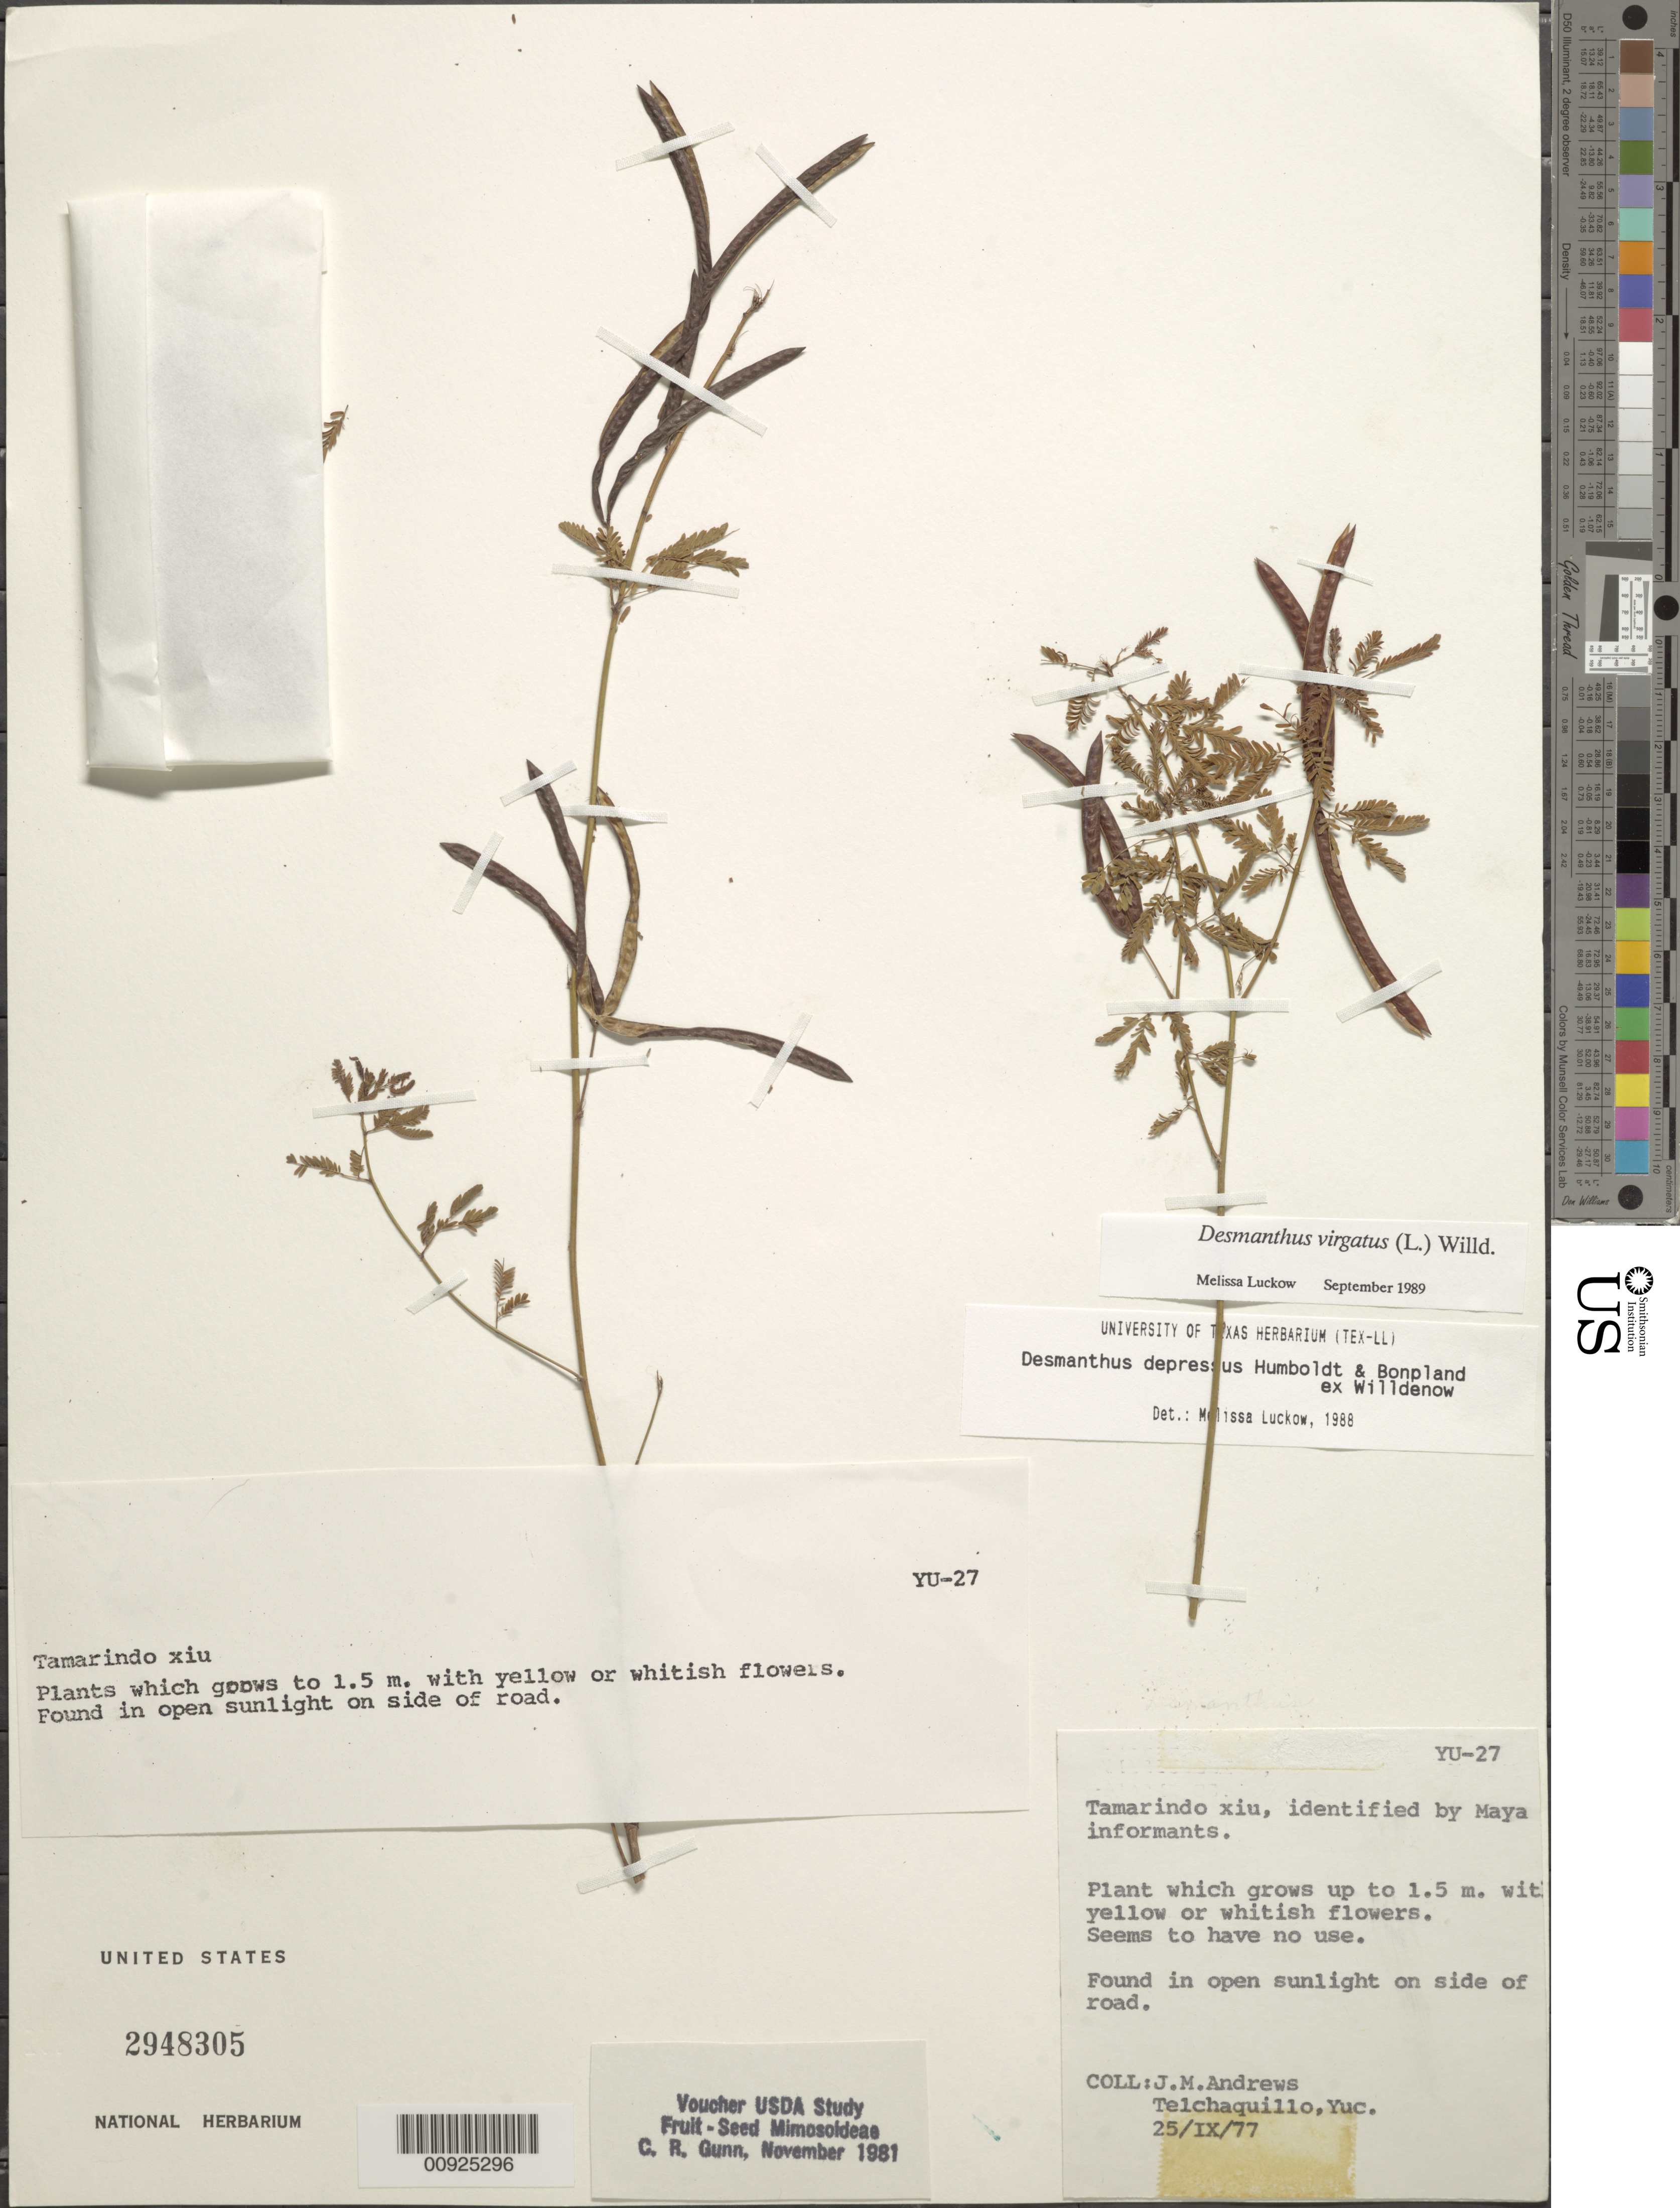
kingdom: Plantae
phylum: Tracheophyta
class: Magnoliopsida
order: Fabales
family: Fabaceae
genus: Desmanthus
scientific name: Desmanthus virgatus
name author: (L.) Willd.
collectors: J. M. Andrews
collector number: YU-27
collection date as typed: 25 Sep 1977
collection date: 1977-09-25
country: Mexico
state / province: Yucatán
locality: Telchaquillo, Yucatán.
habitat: Open sunlight on side of road.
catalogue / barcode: US 2948305